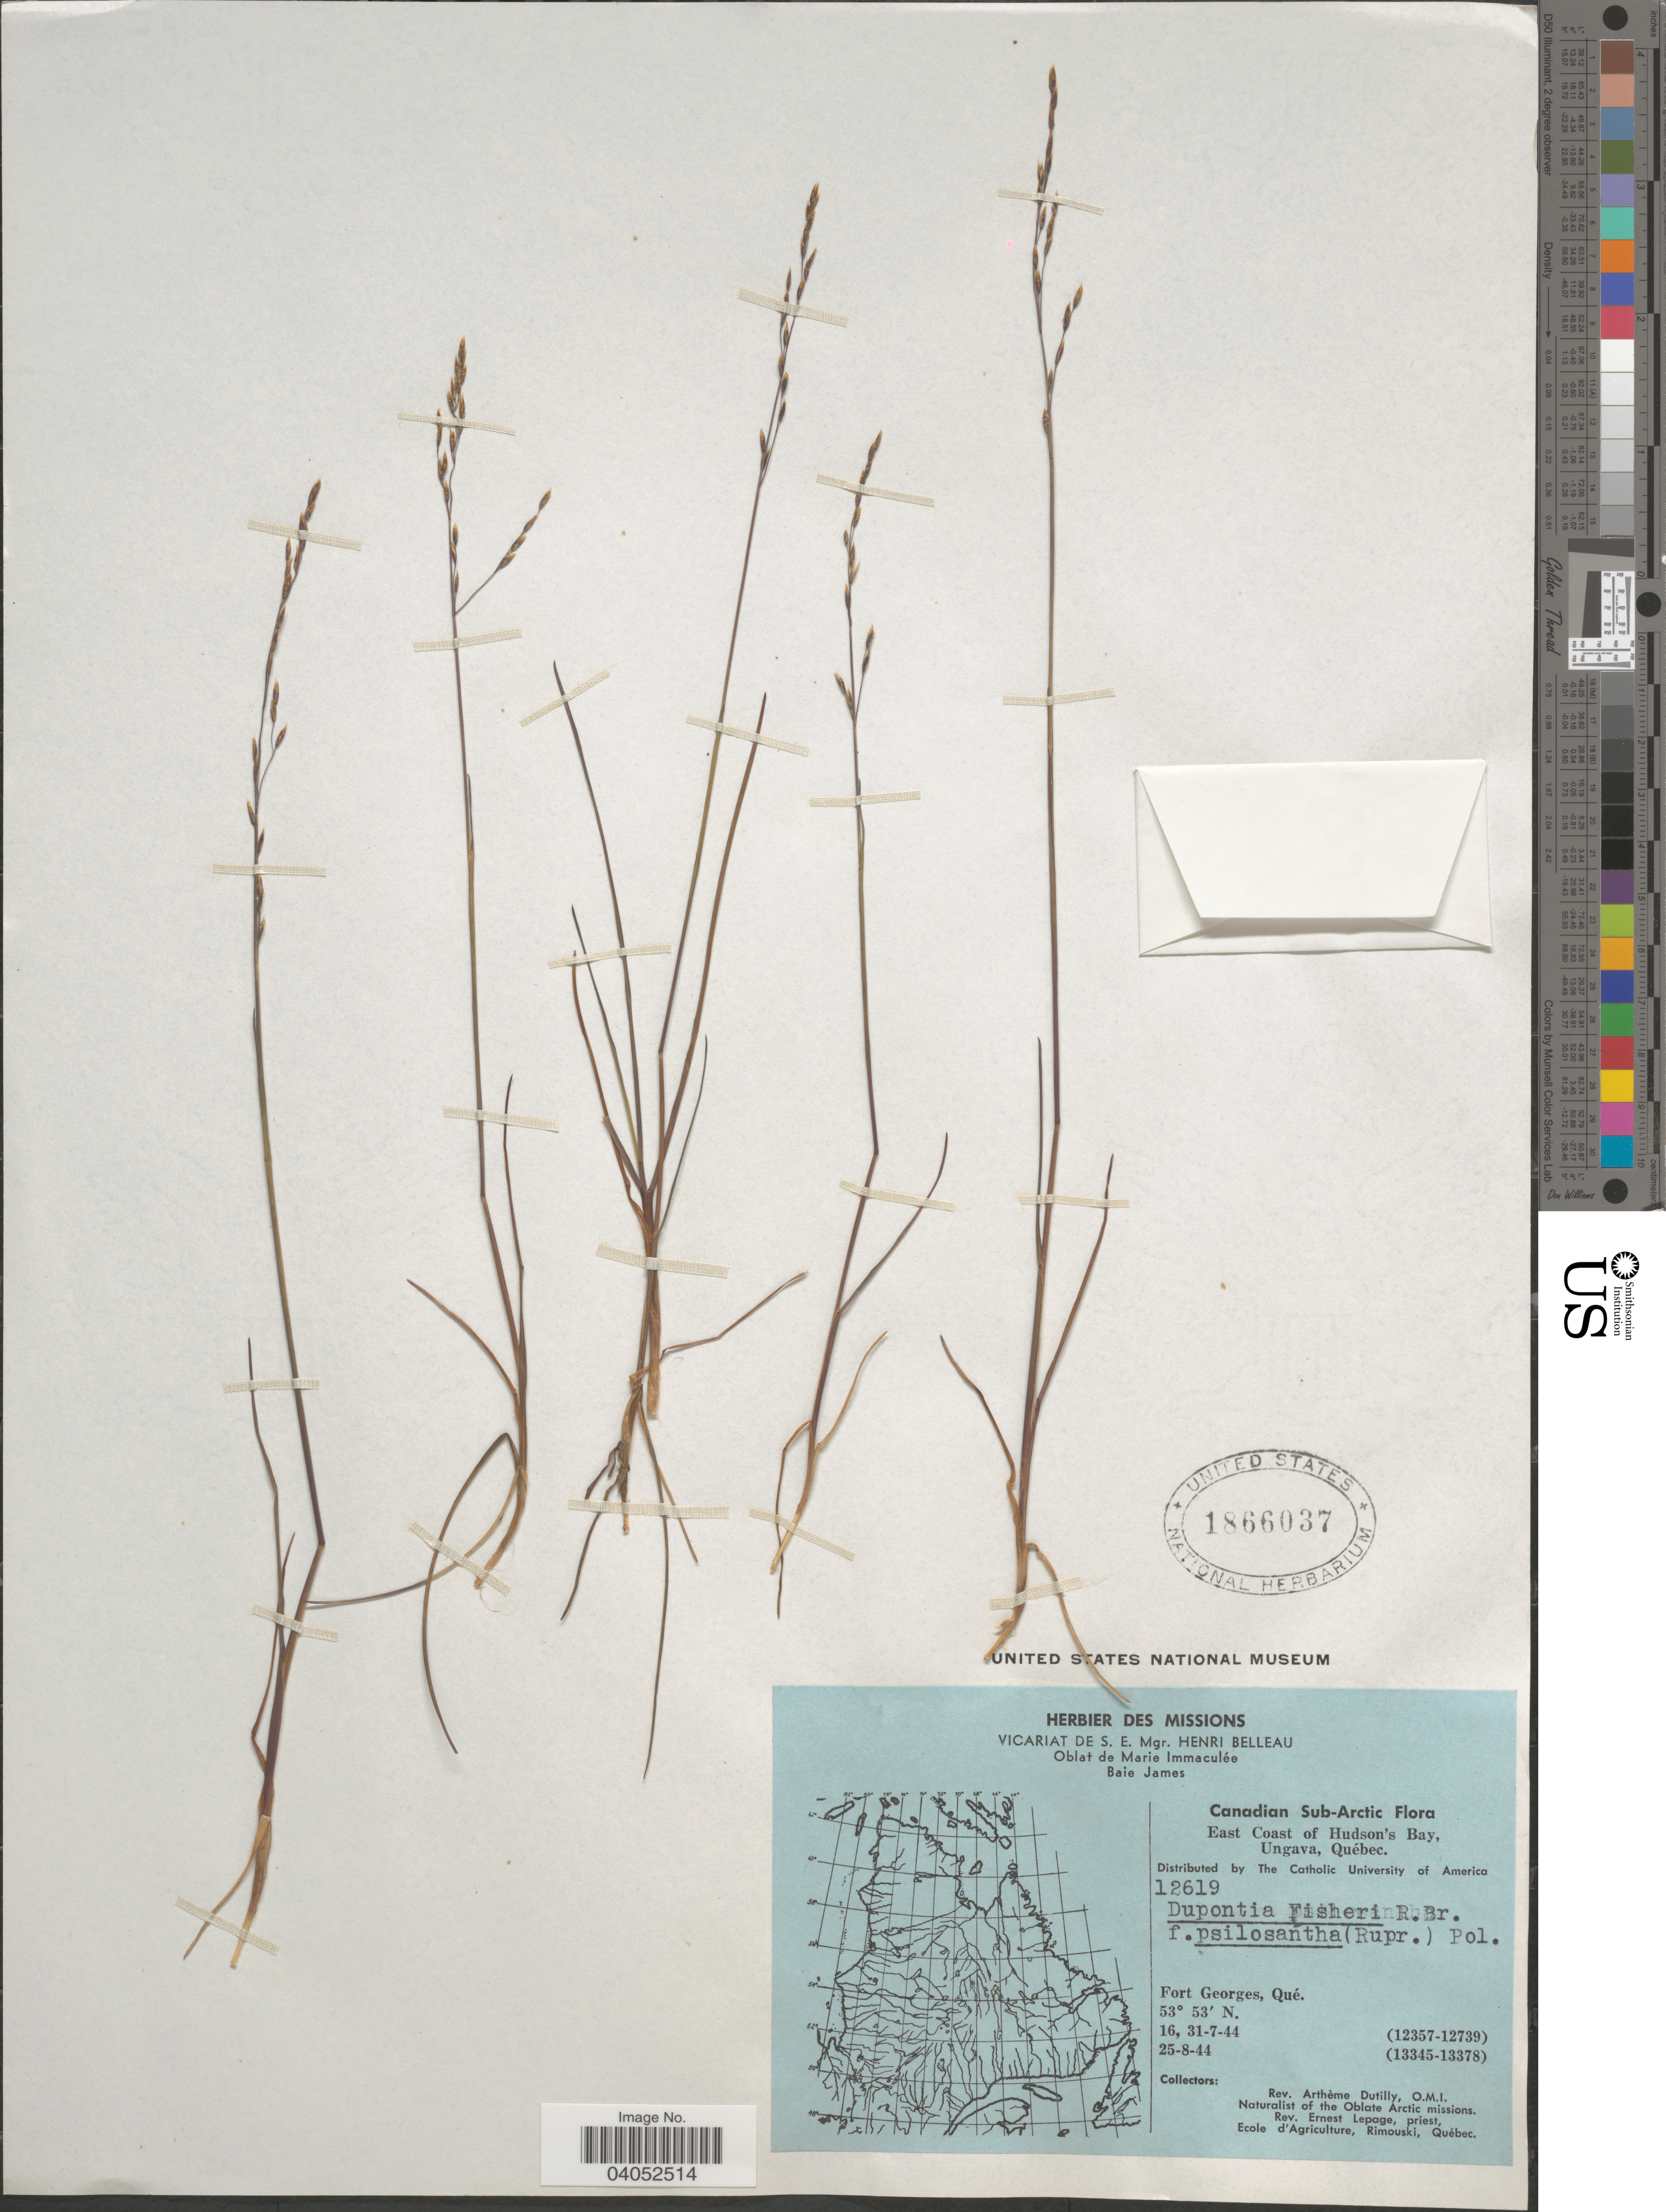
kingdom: Plantae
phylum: Tracheophyta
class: Liliopsida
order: Poales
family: Poaceae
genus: Dupontia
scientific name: Dupontia micrantha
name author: Holm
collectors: A. Dutilly & E. Lepage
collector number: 12619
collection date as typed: Transcribed d/m/y: 16/7/44 to 31/7/44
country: Canada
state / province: Quebec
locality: Canadian Sub-Arctic. East Coast of Hudson's Bay, Ungava. Fort Georges.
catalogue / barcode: US 1866037